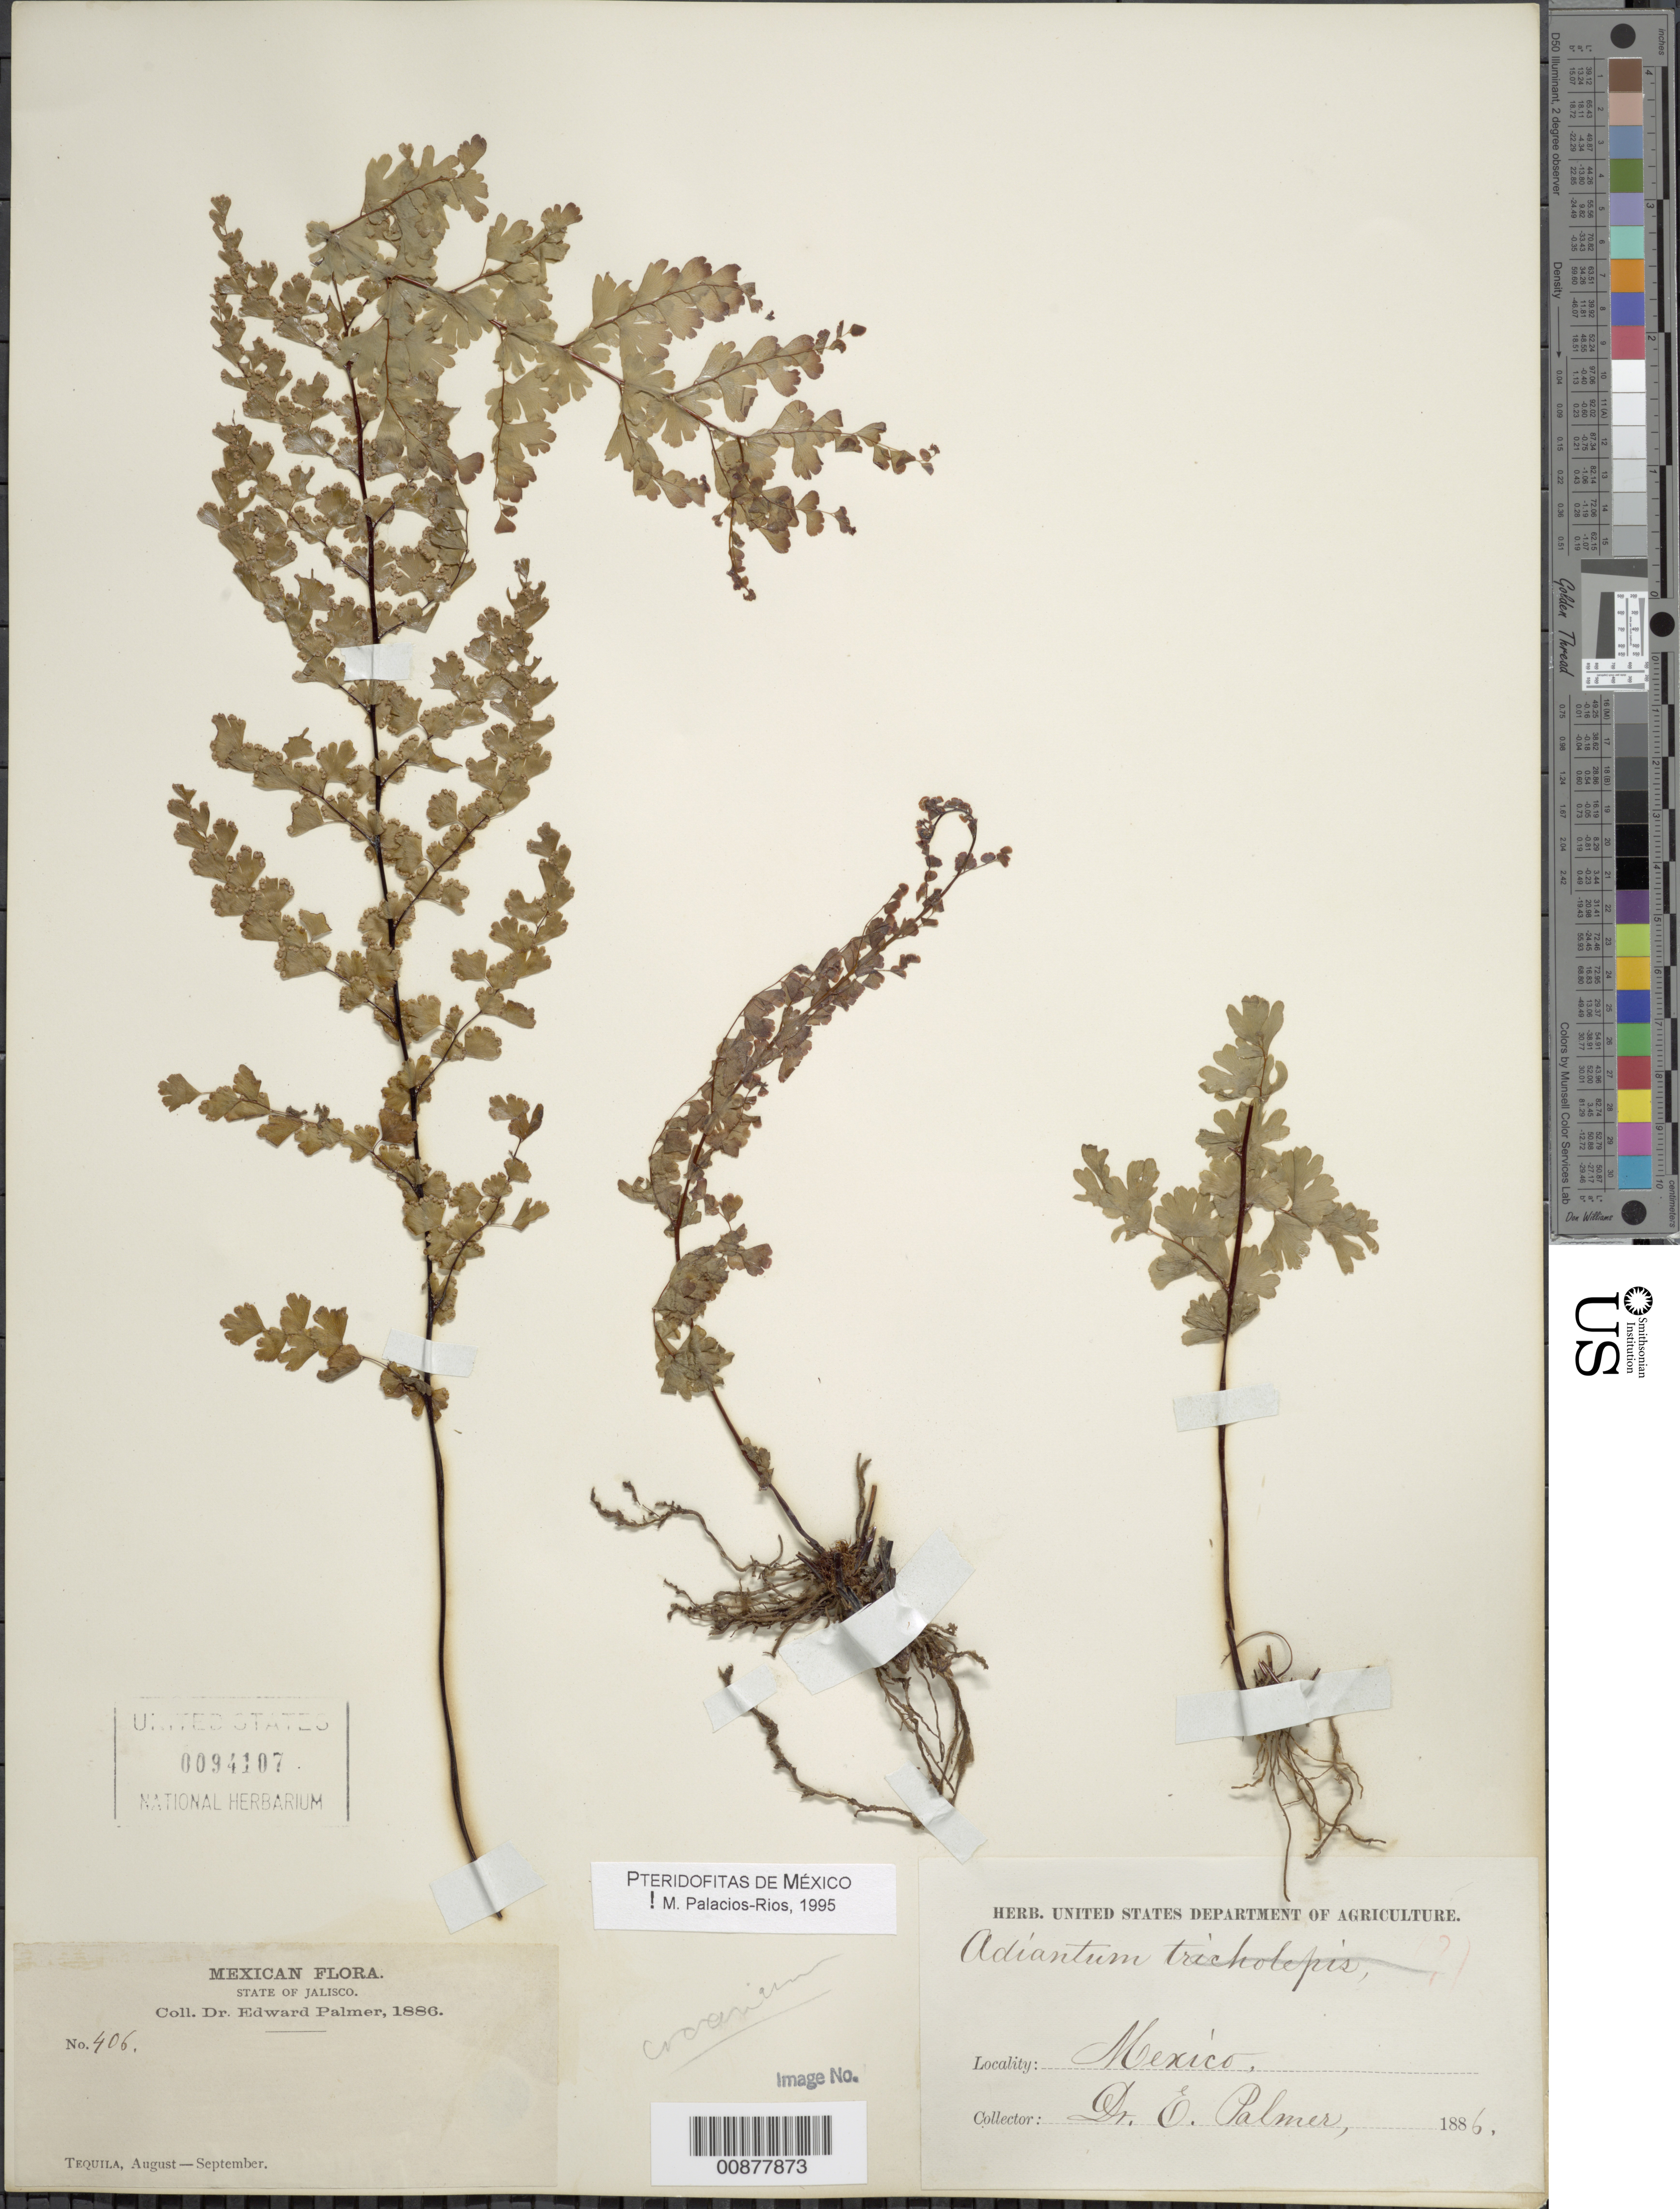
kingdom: Plantae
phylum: Tracheophyta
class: Polypodiopsida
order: Polypodiales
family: Pteridaceae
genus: Adiantum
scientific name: Adiantum concinnum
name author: Humb. & Bonpl. ex Willd.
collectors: E. Palmer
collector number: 406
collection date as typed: Aug 1886 to -- Sep 1886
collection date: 1886-08/1886-09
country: Mexico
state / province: Jalisco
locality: Tequila, Jalisco.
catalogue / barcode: US 94107